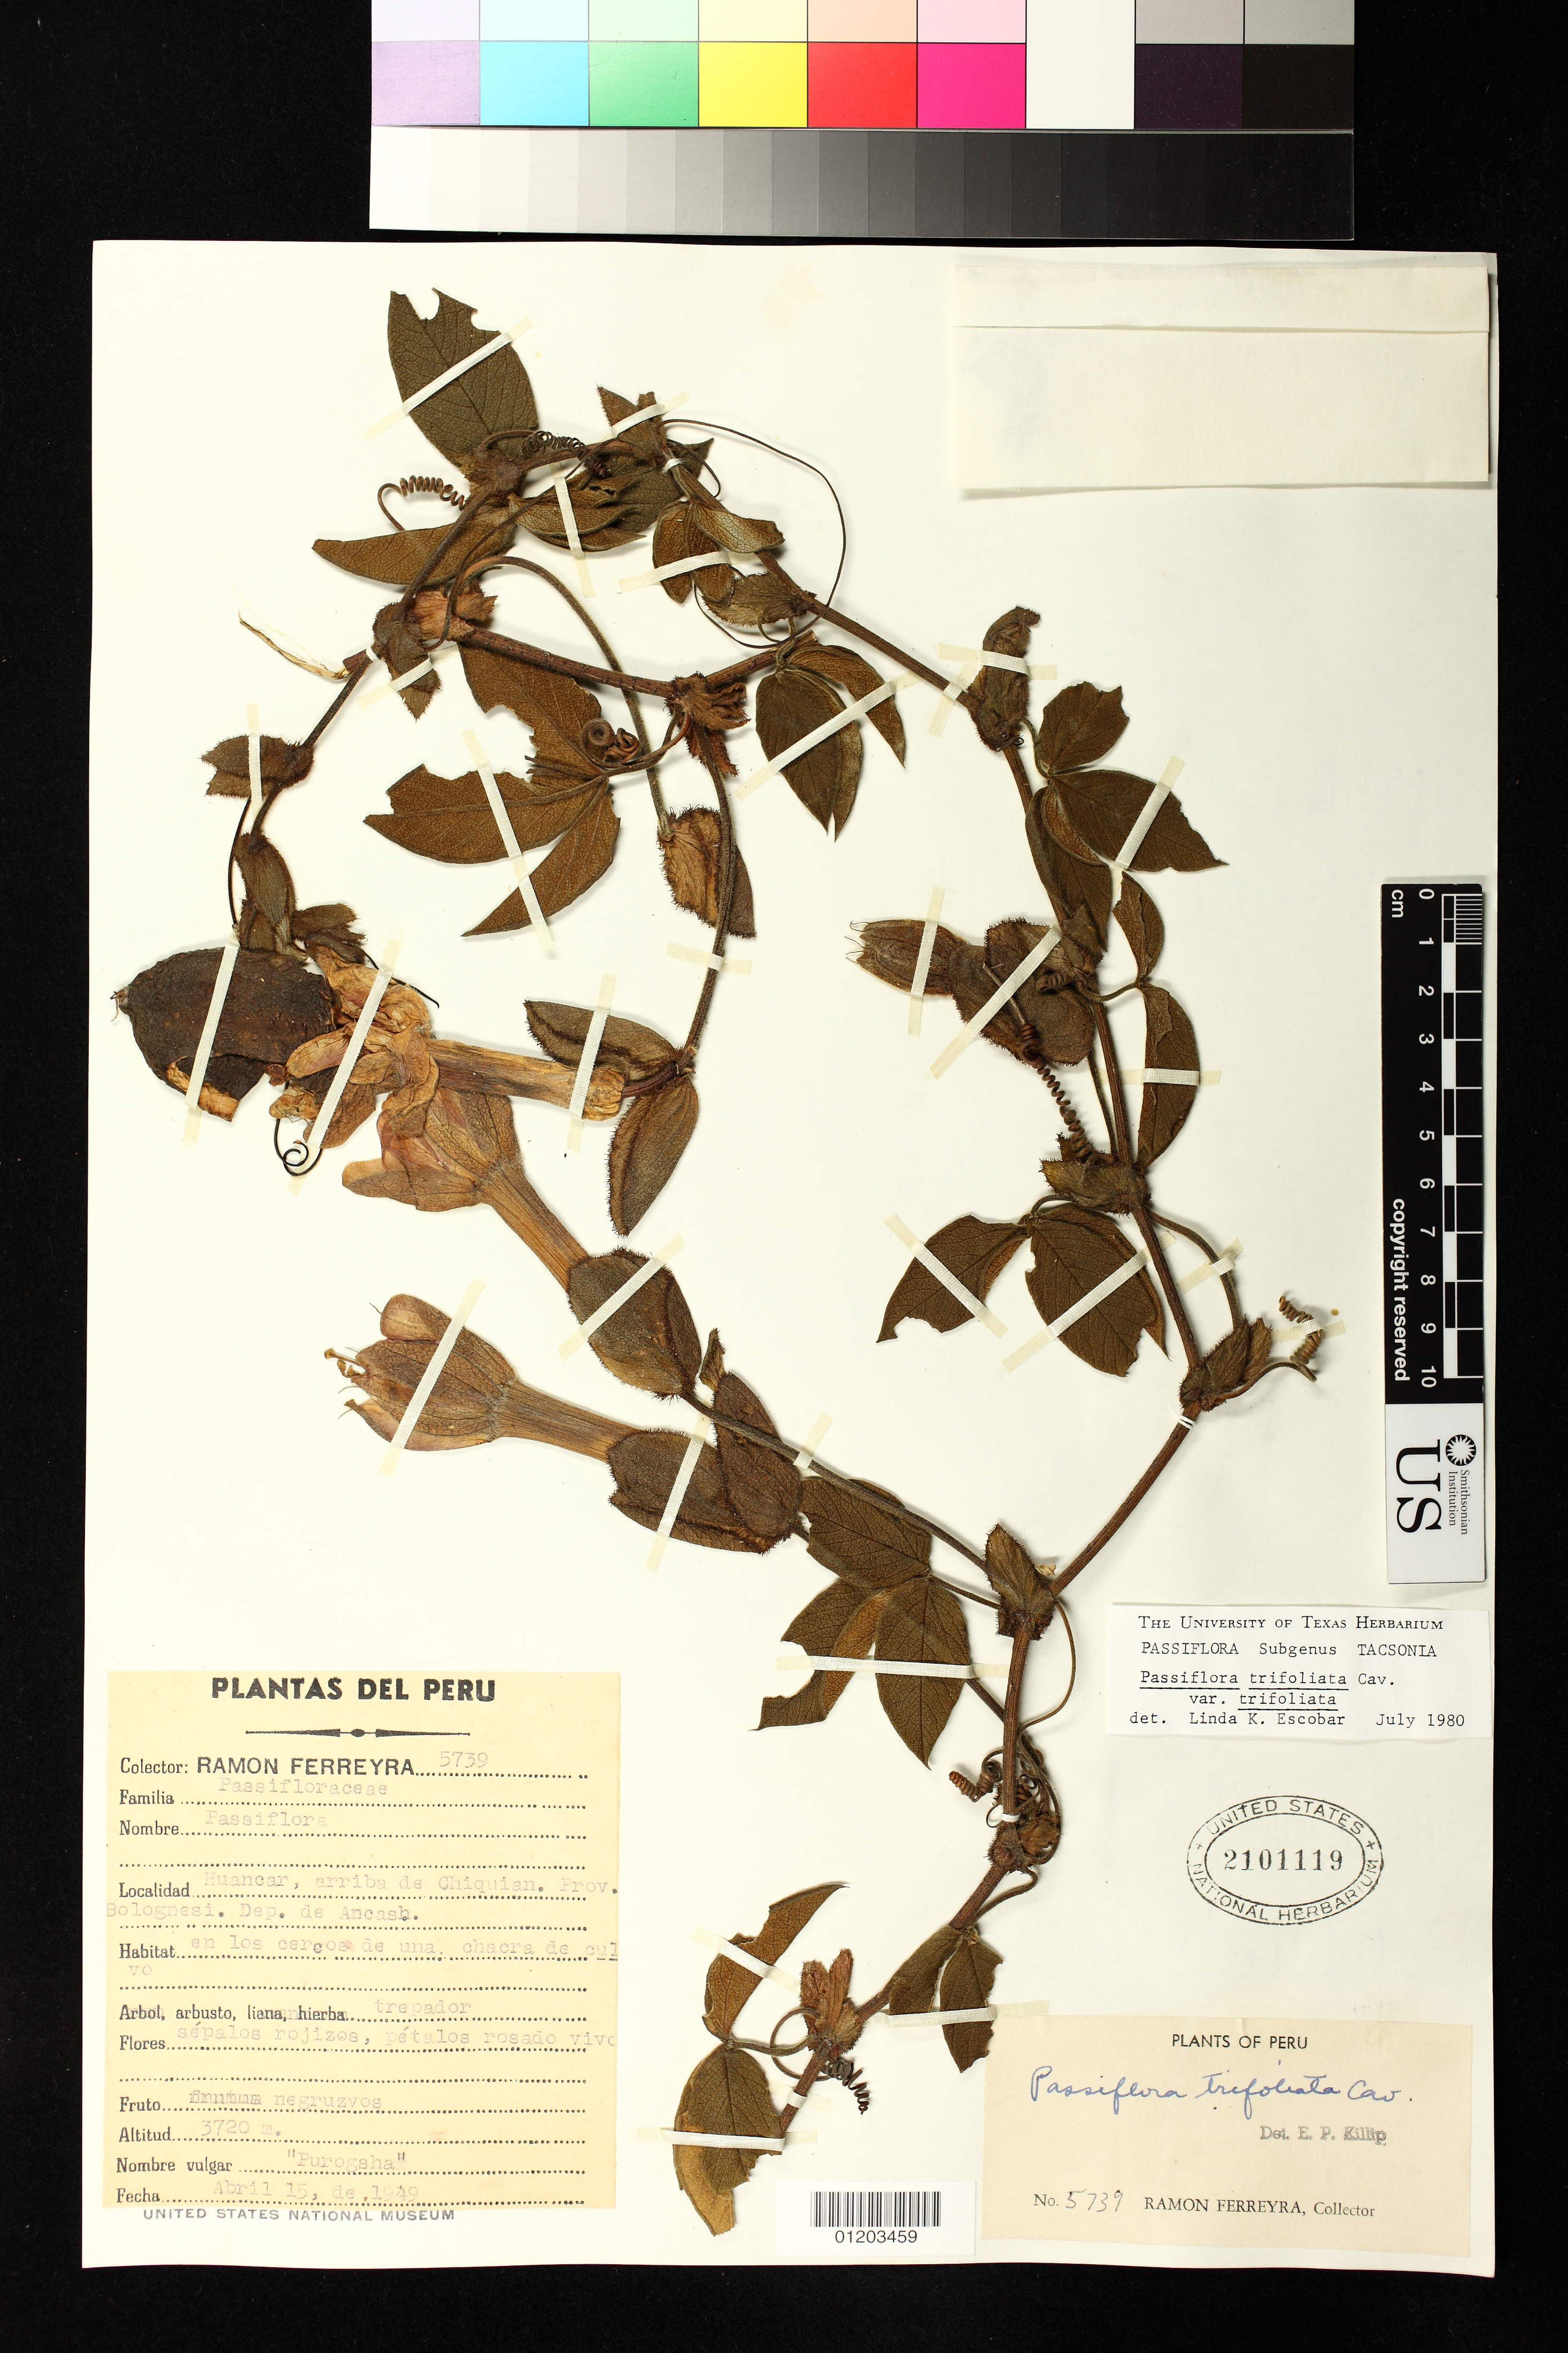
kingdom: Plantae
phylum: Tracheophyta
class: Magnoliopsida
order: Malpighiales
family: Passifloraceae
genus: Passiflora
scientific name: Passiflora trifoliata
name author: Cav.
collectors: R. A. Ferreyra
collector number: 5739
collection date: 1949-04-15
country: Peru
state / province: Ancash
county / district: Bolognesi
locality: Huancar, arriba de Chiquian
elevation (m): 3720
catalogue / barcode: US 2101119